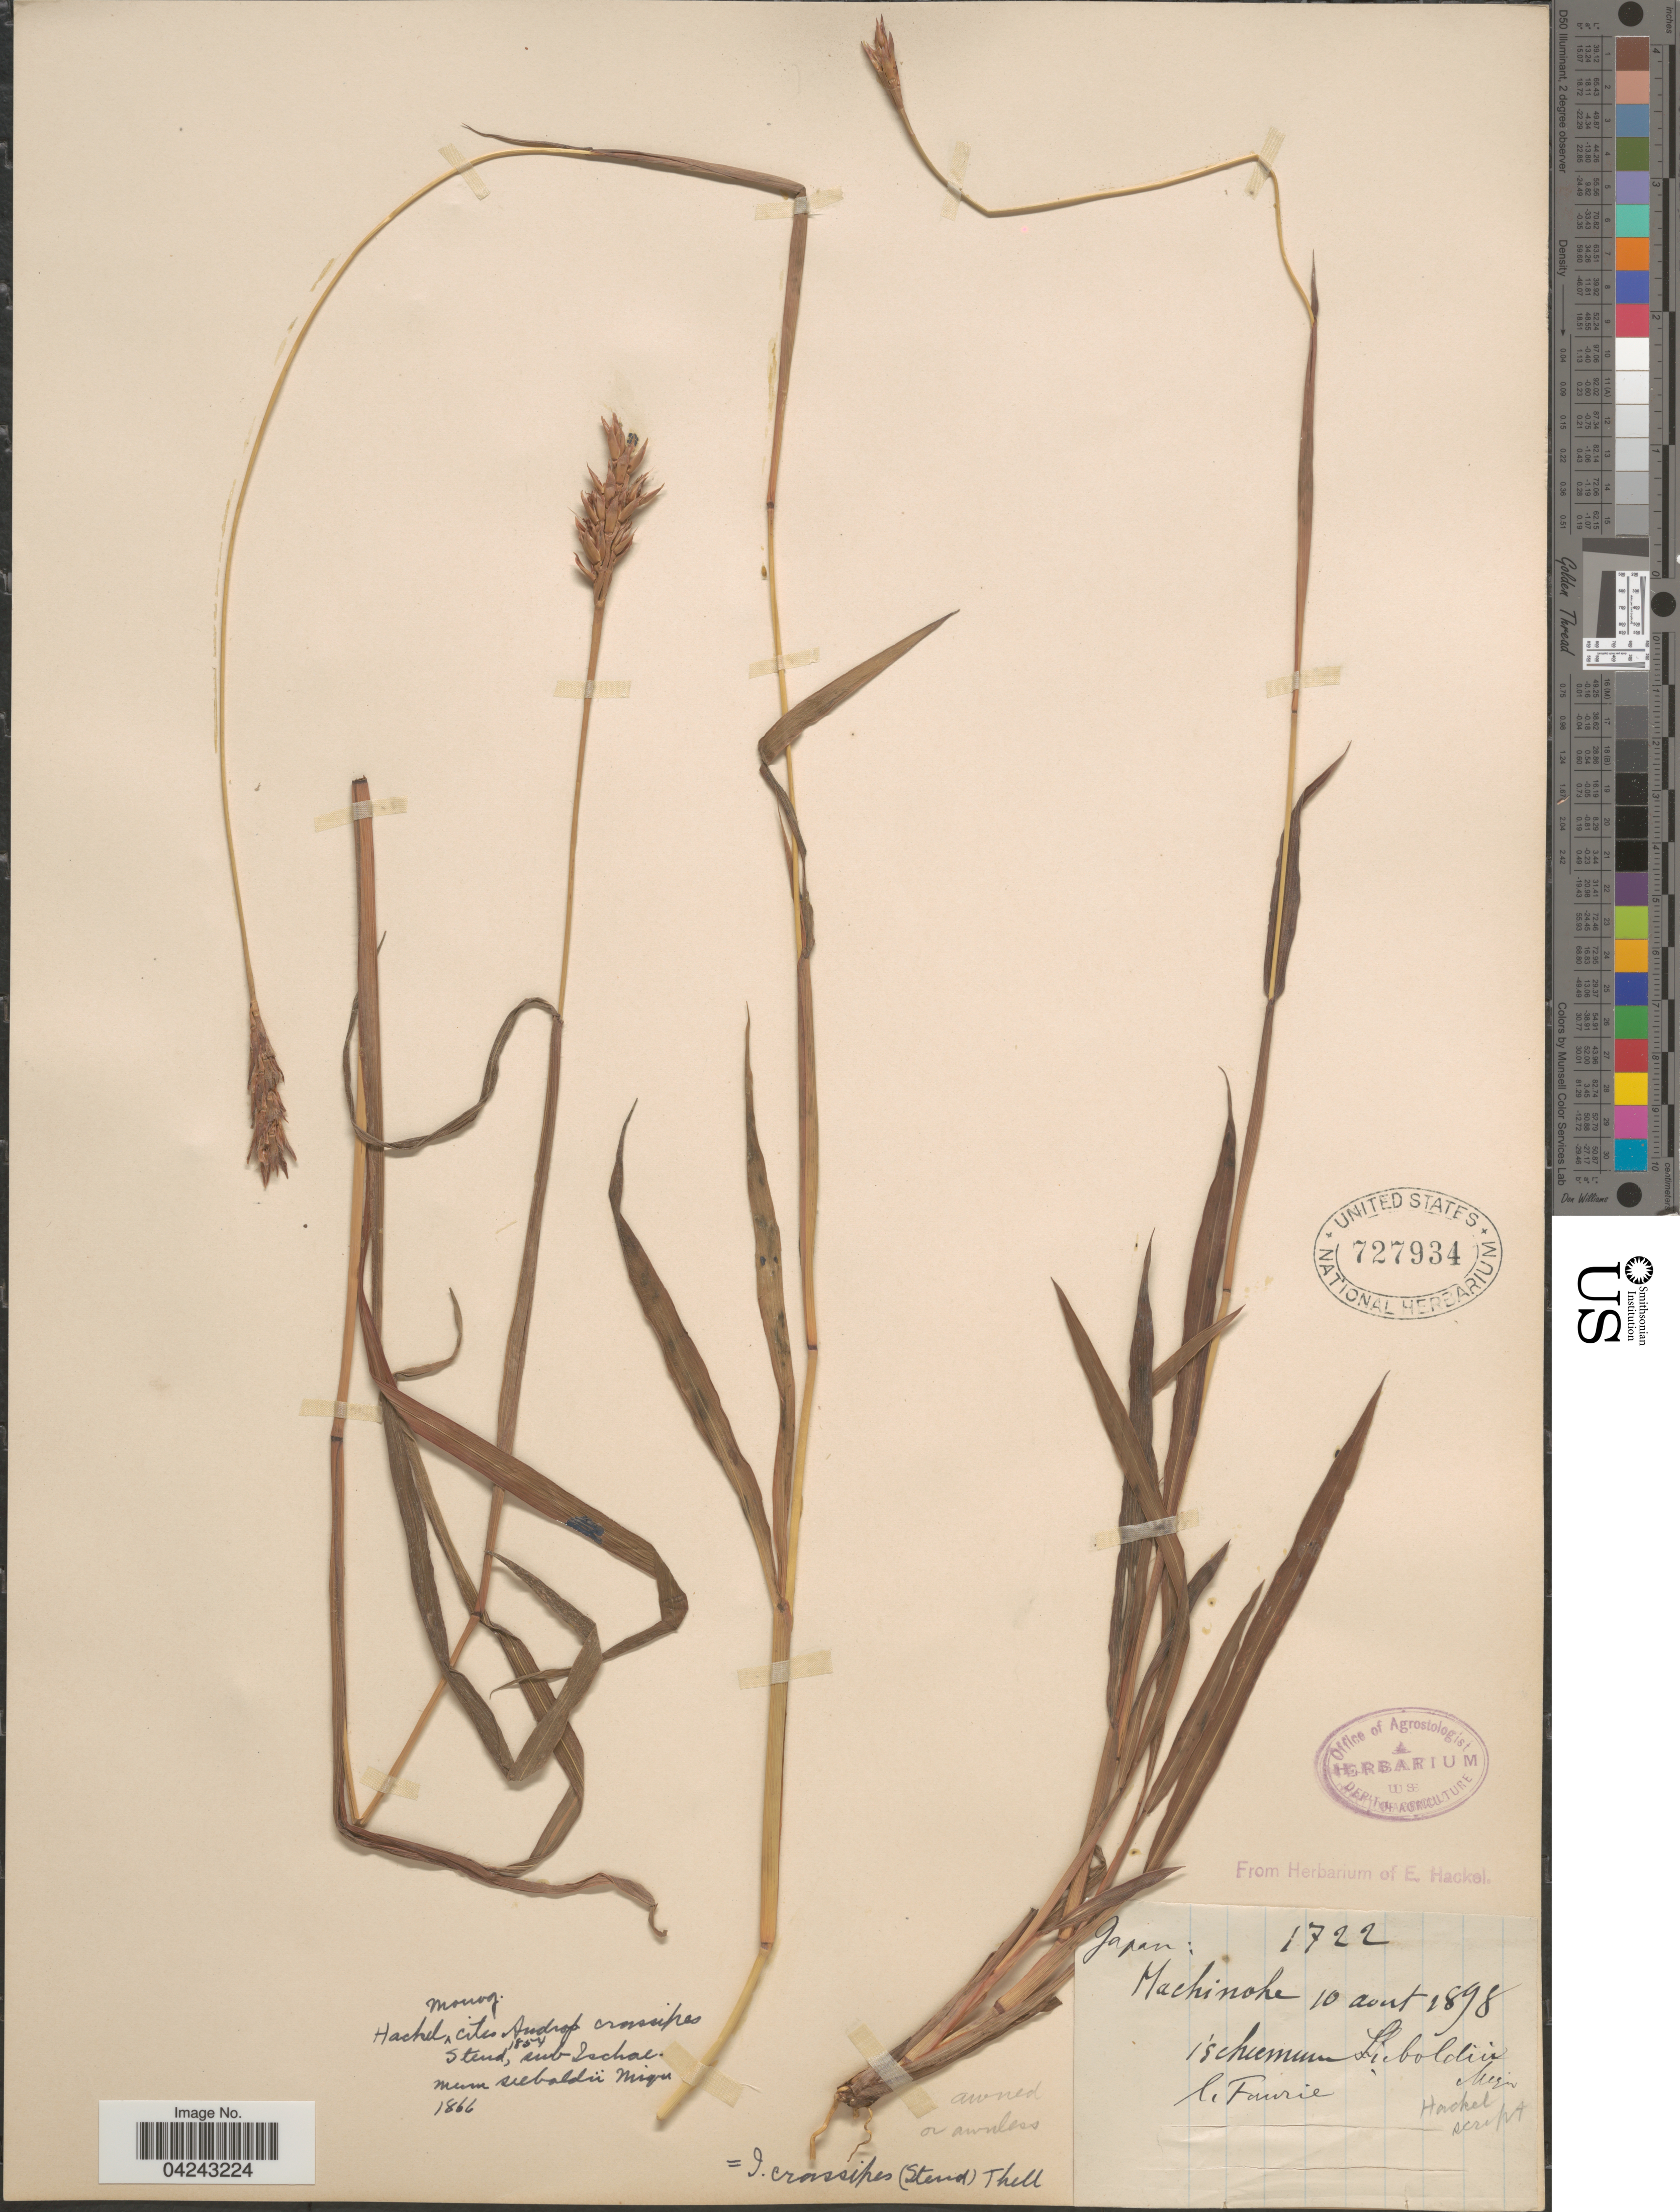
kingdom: Plantae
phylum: Tracheophyta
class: Liliopsida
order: Poales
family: Poaceae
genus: Ischaemum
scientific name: Ischaemum aristatum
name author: L.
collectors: -. Faurie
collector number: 1722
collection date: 1898-08-10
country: Japan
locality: Hachinohe.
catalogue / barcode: US 727934